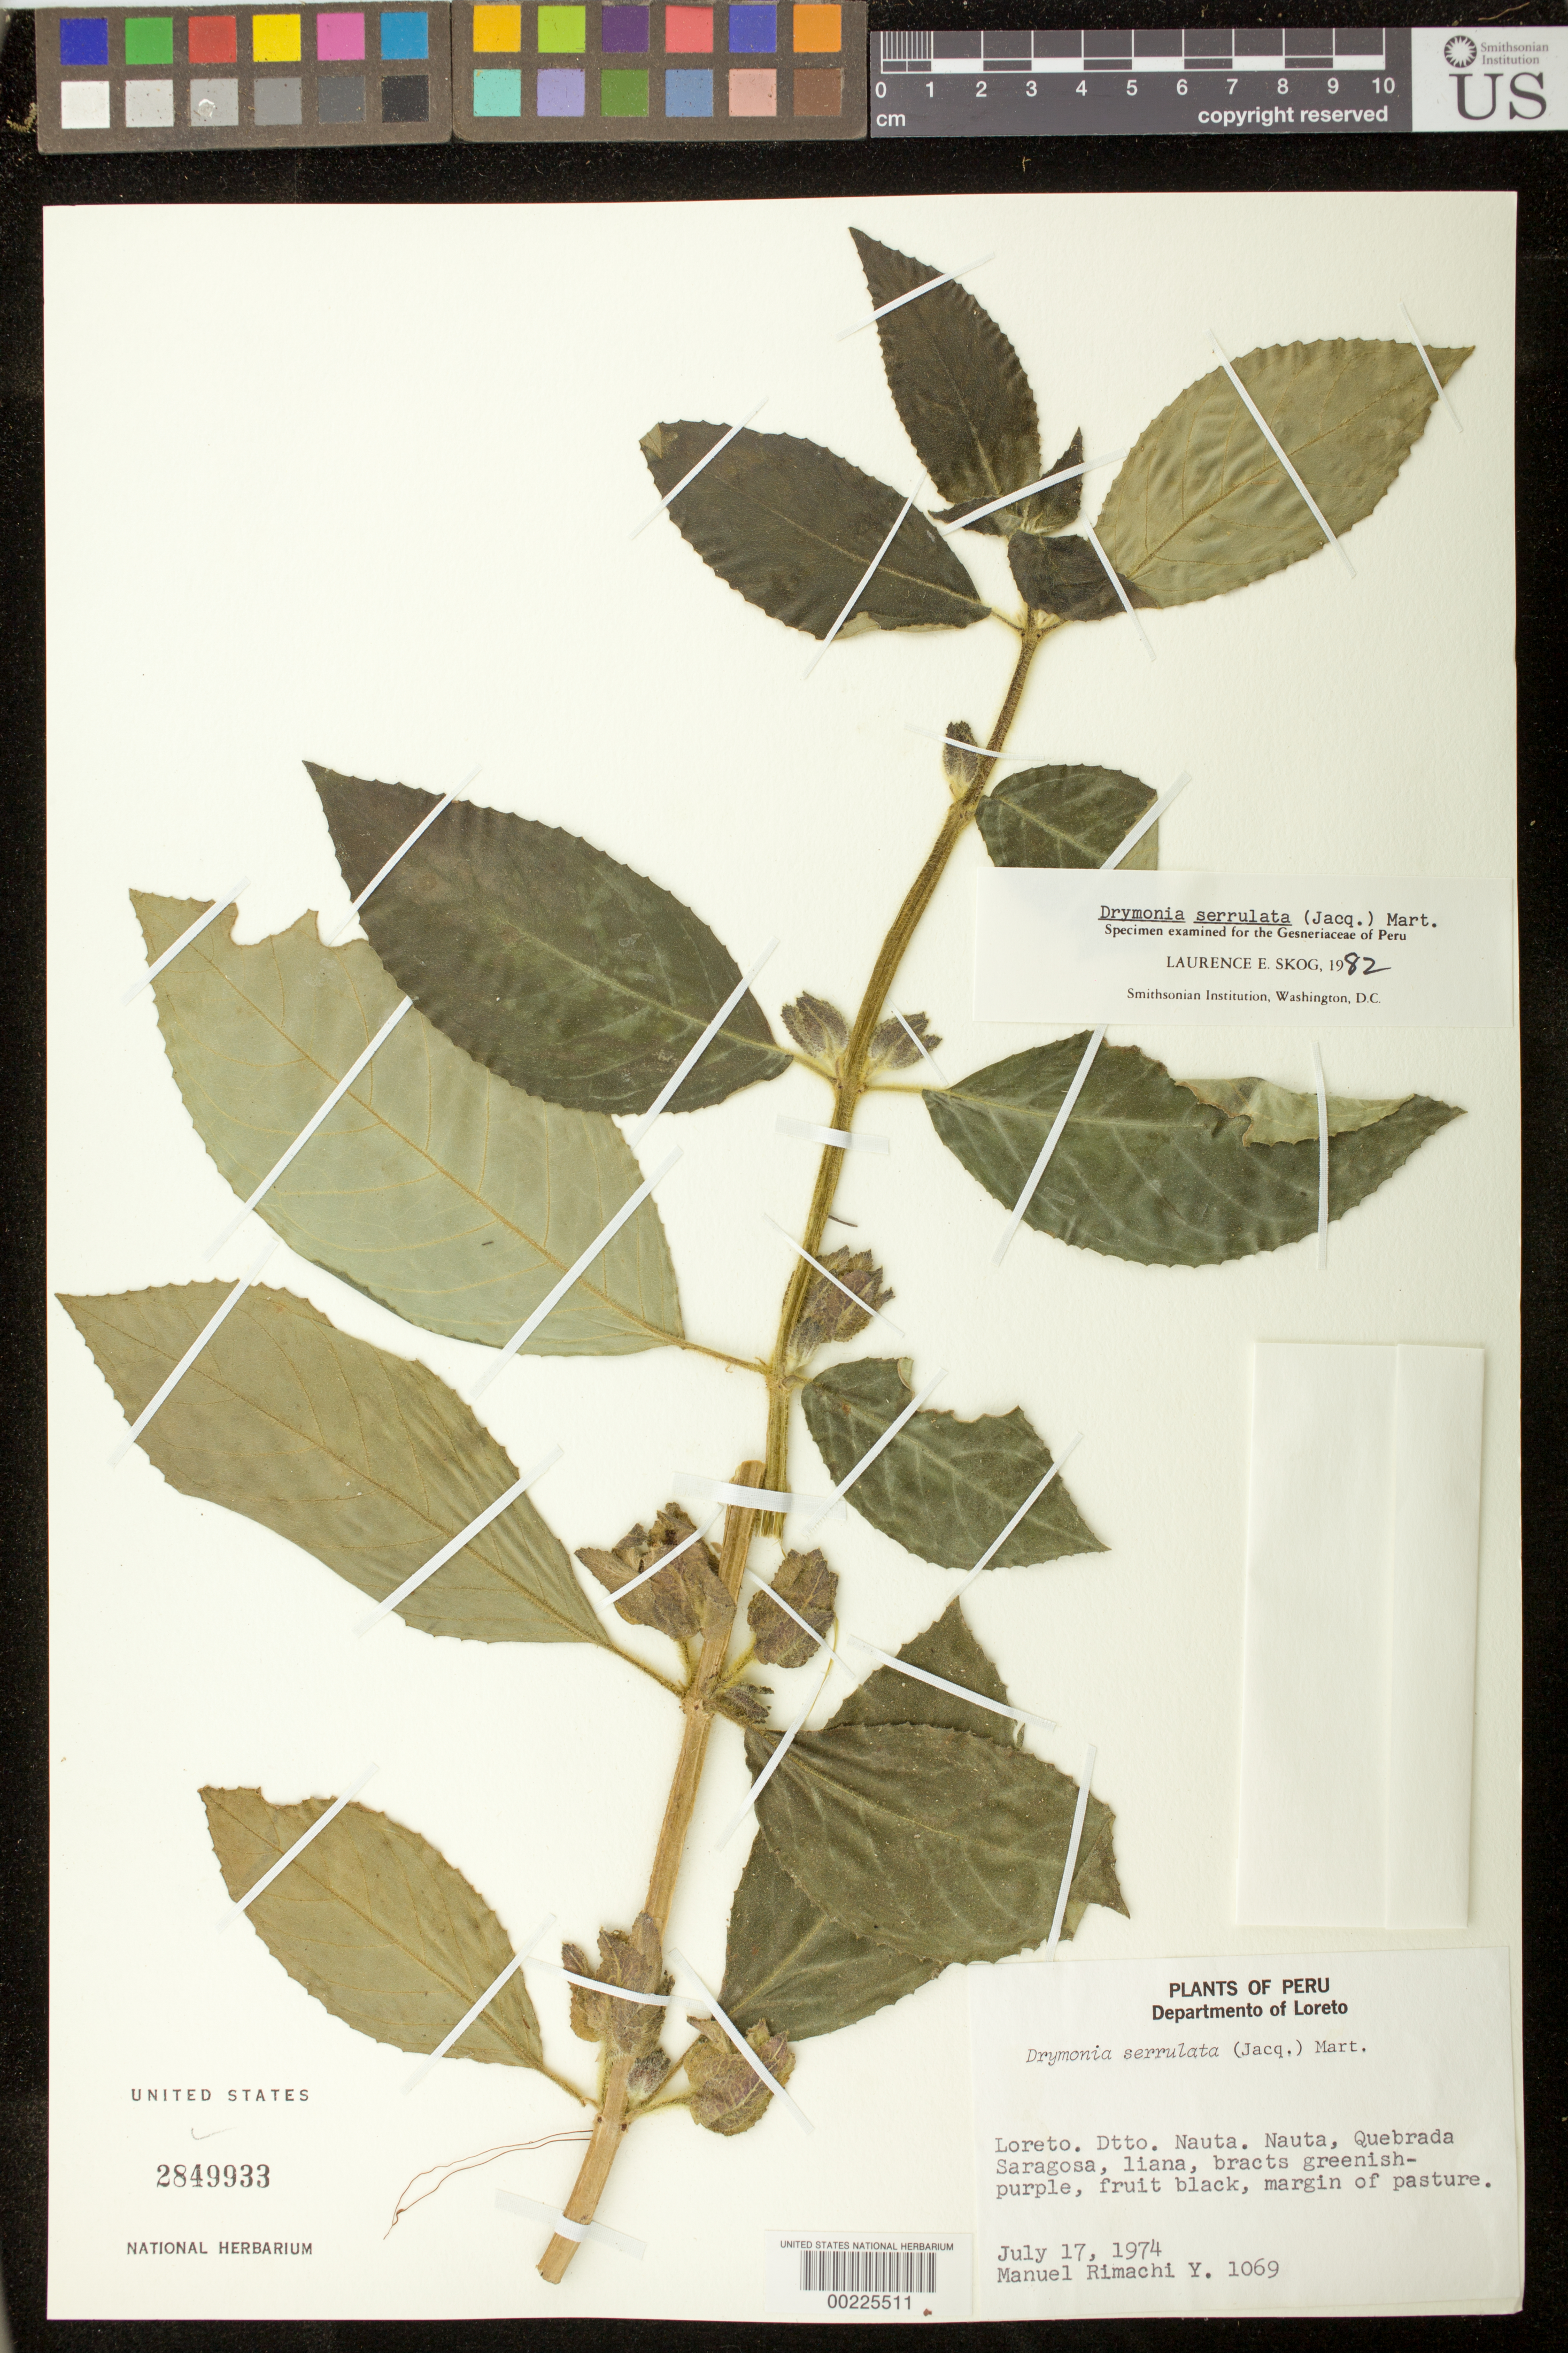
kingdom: Plantae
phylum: Tracheophyta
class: Magnoliopsida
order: Lamiales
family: Gesneriaceae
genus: Drymonia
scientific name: Drymonia candida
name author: Hanst.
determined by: Skog, Laurence E.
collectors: M. Rimachi Y.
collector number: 1069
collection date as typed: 17 Jul 1974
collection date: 1974-07-17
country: Peru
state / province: Loreto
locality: Prov. Loreto, Dtto. Nauta; Nauta, Quebrada Saragosa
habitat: Margin of pasture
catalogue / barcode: US 2849933